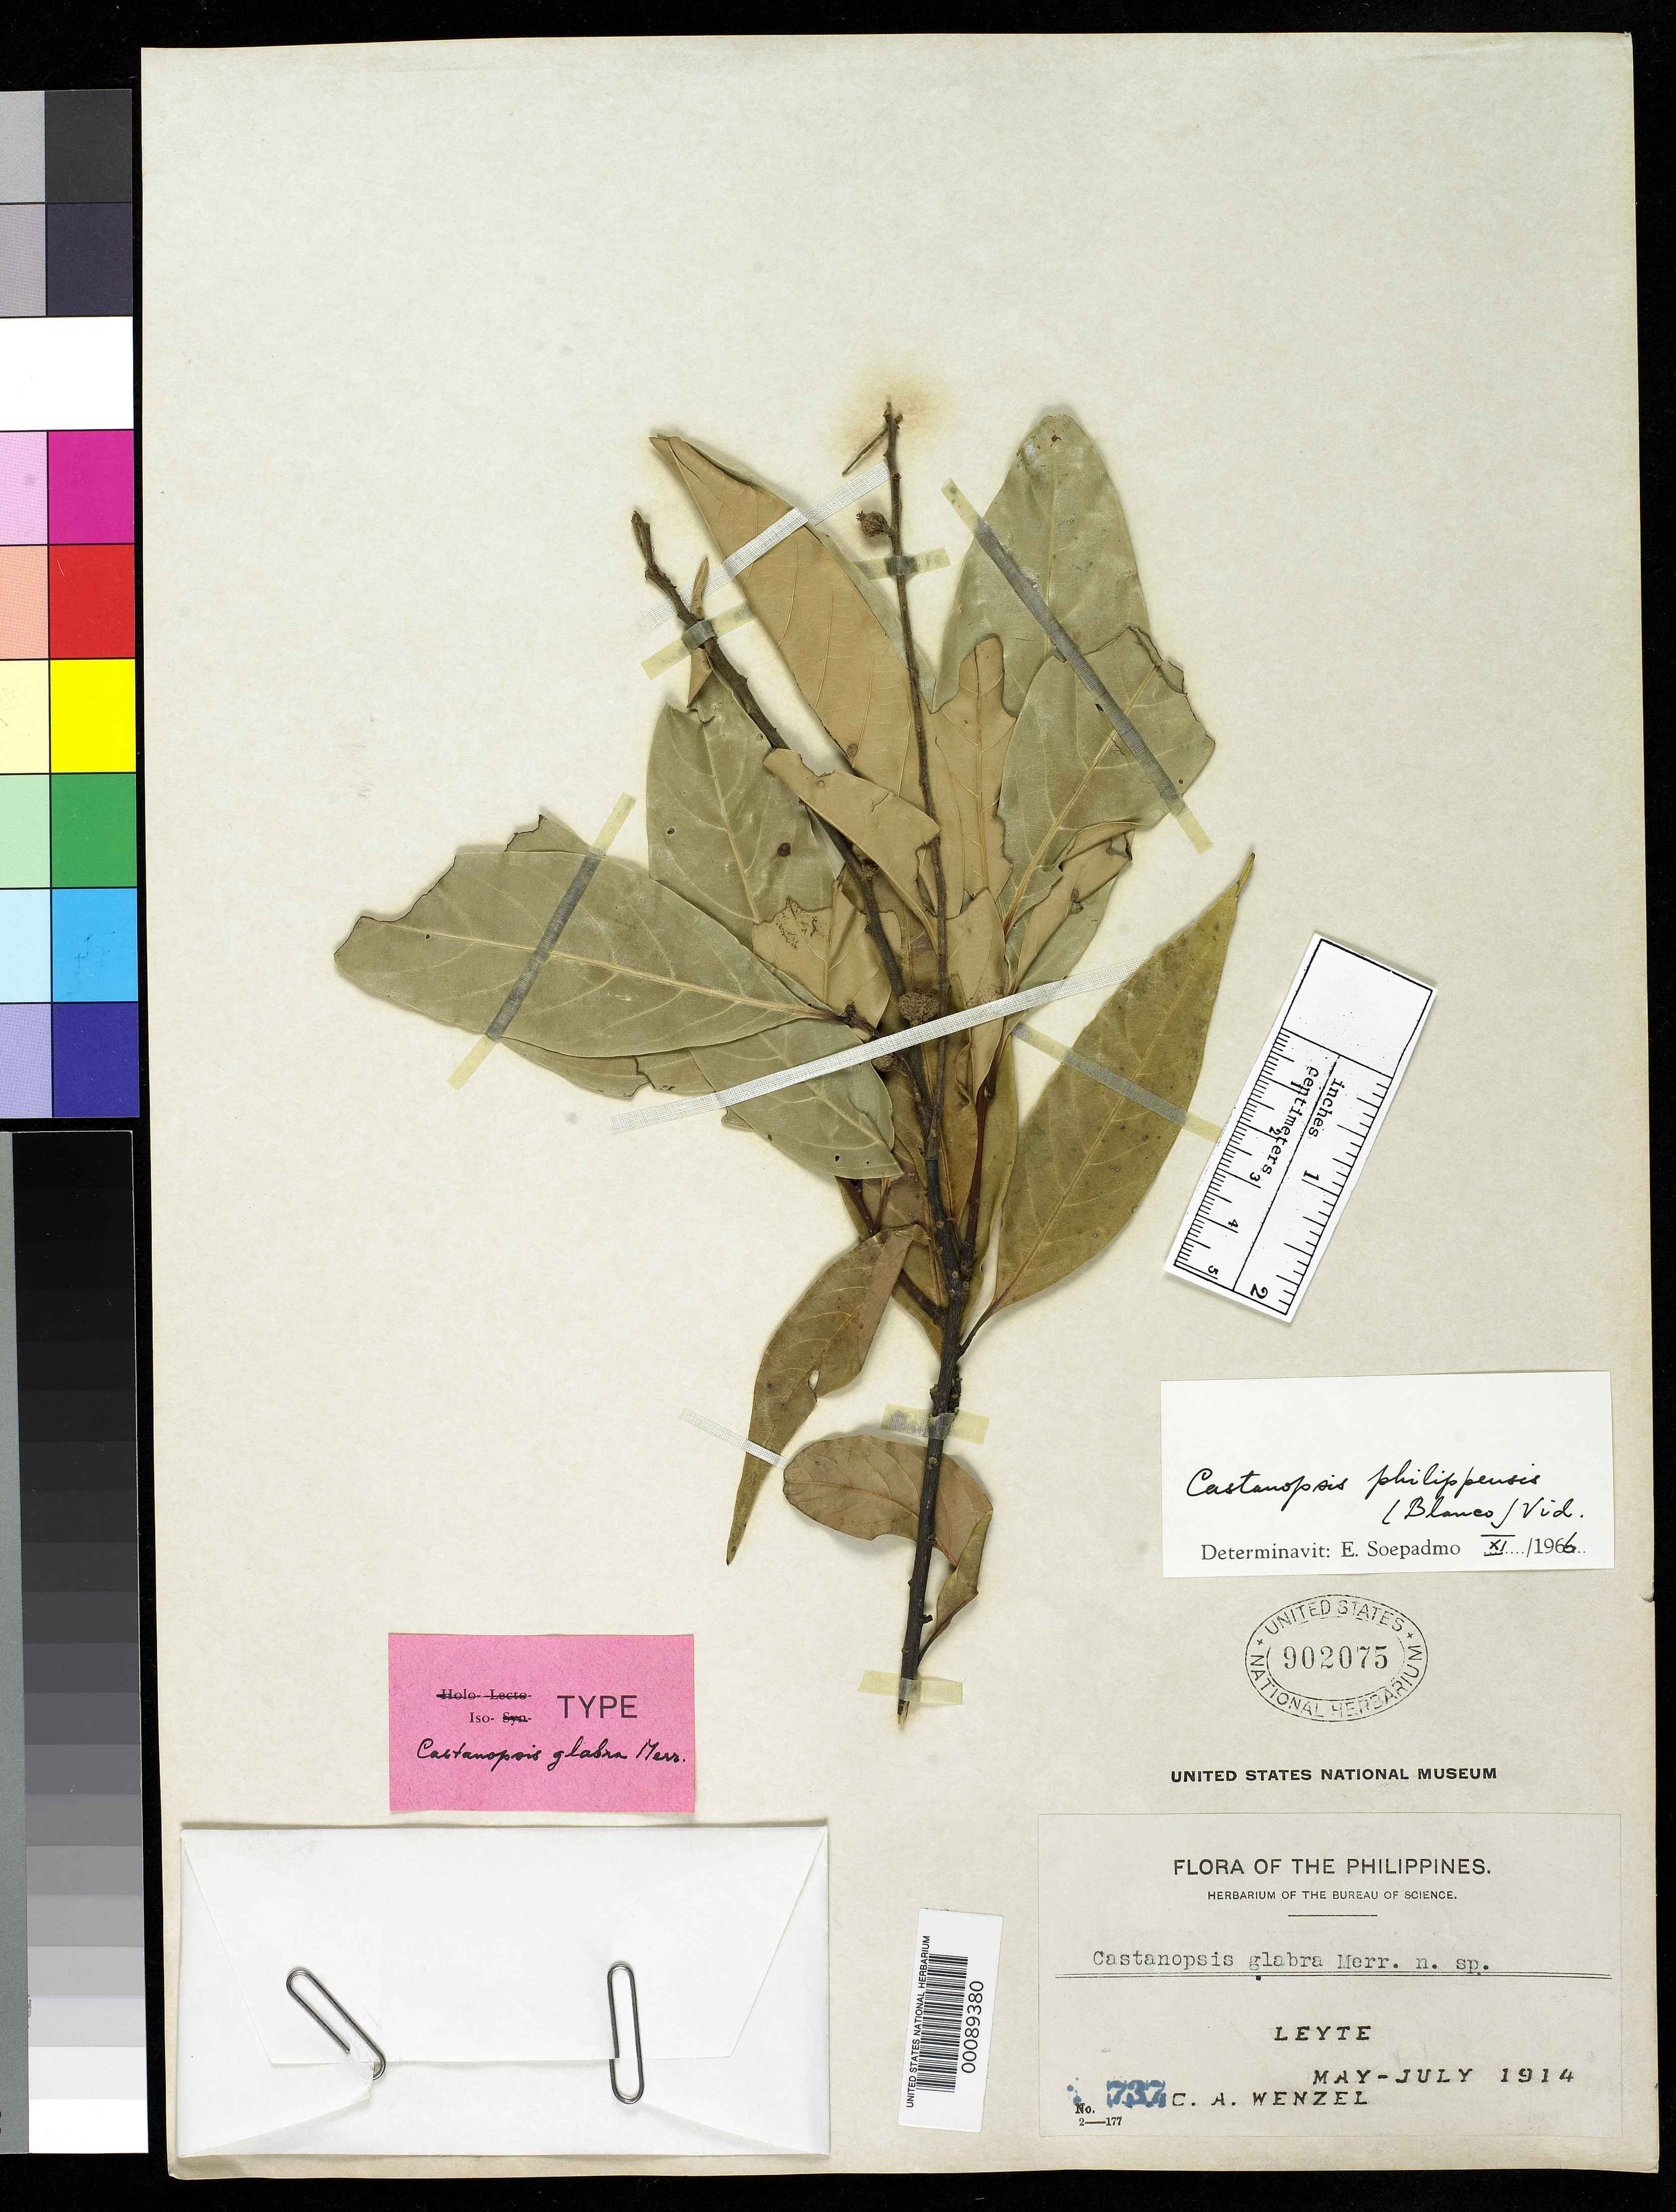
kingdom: Plantae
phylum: Tracheophyta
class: Magnoliopsida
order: Fagales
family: Fagaceae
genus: Castanopsis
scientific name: Castanopsis glabra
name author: Merr.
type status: Isotype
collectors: C. Wenzel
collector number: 737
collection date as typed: May 1914 to -- Jul 1914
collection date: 1914-05/1914-07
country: Philippines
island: Leyte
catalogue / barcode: US 902075